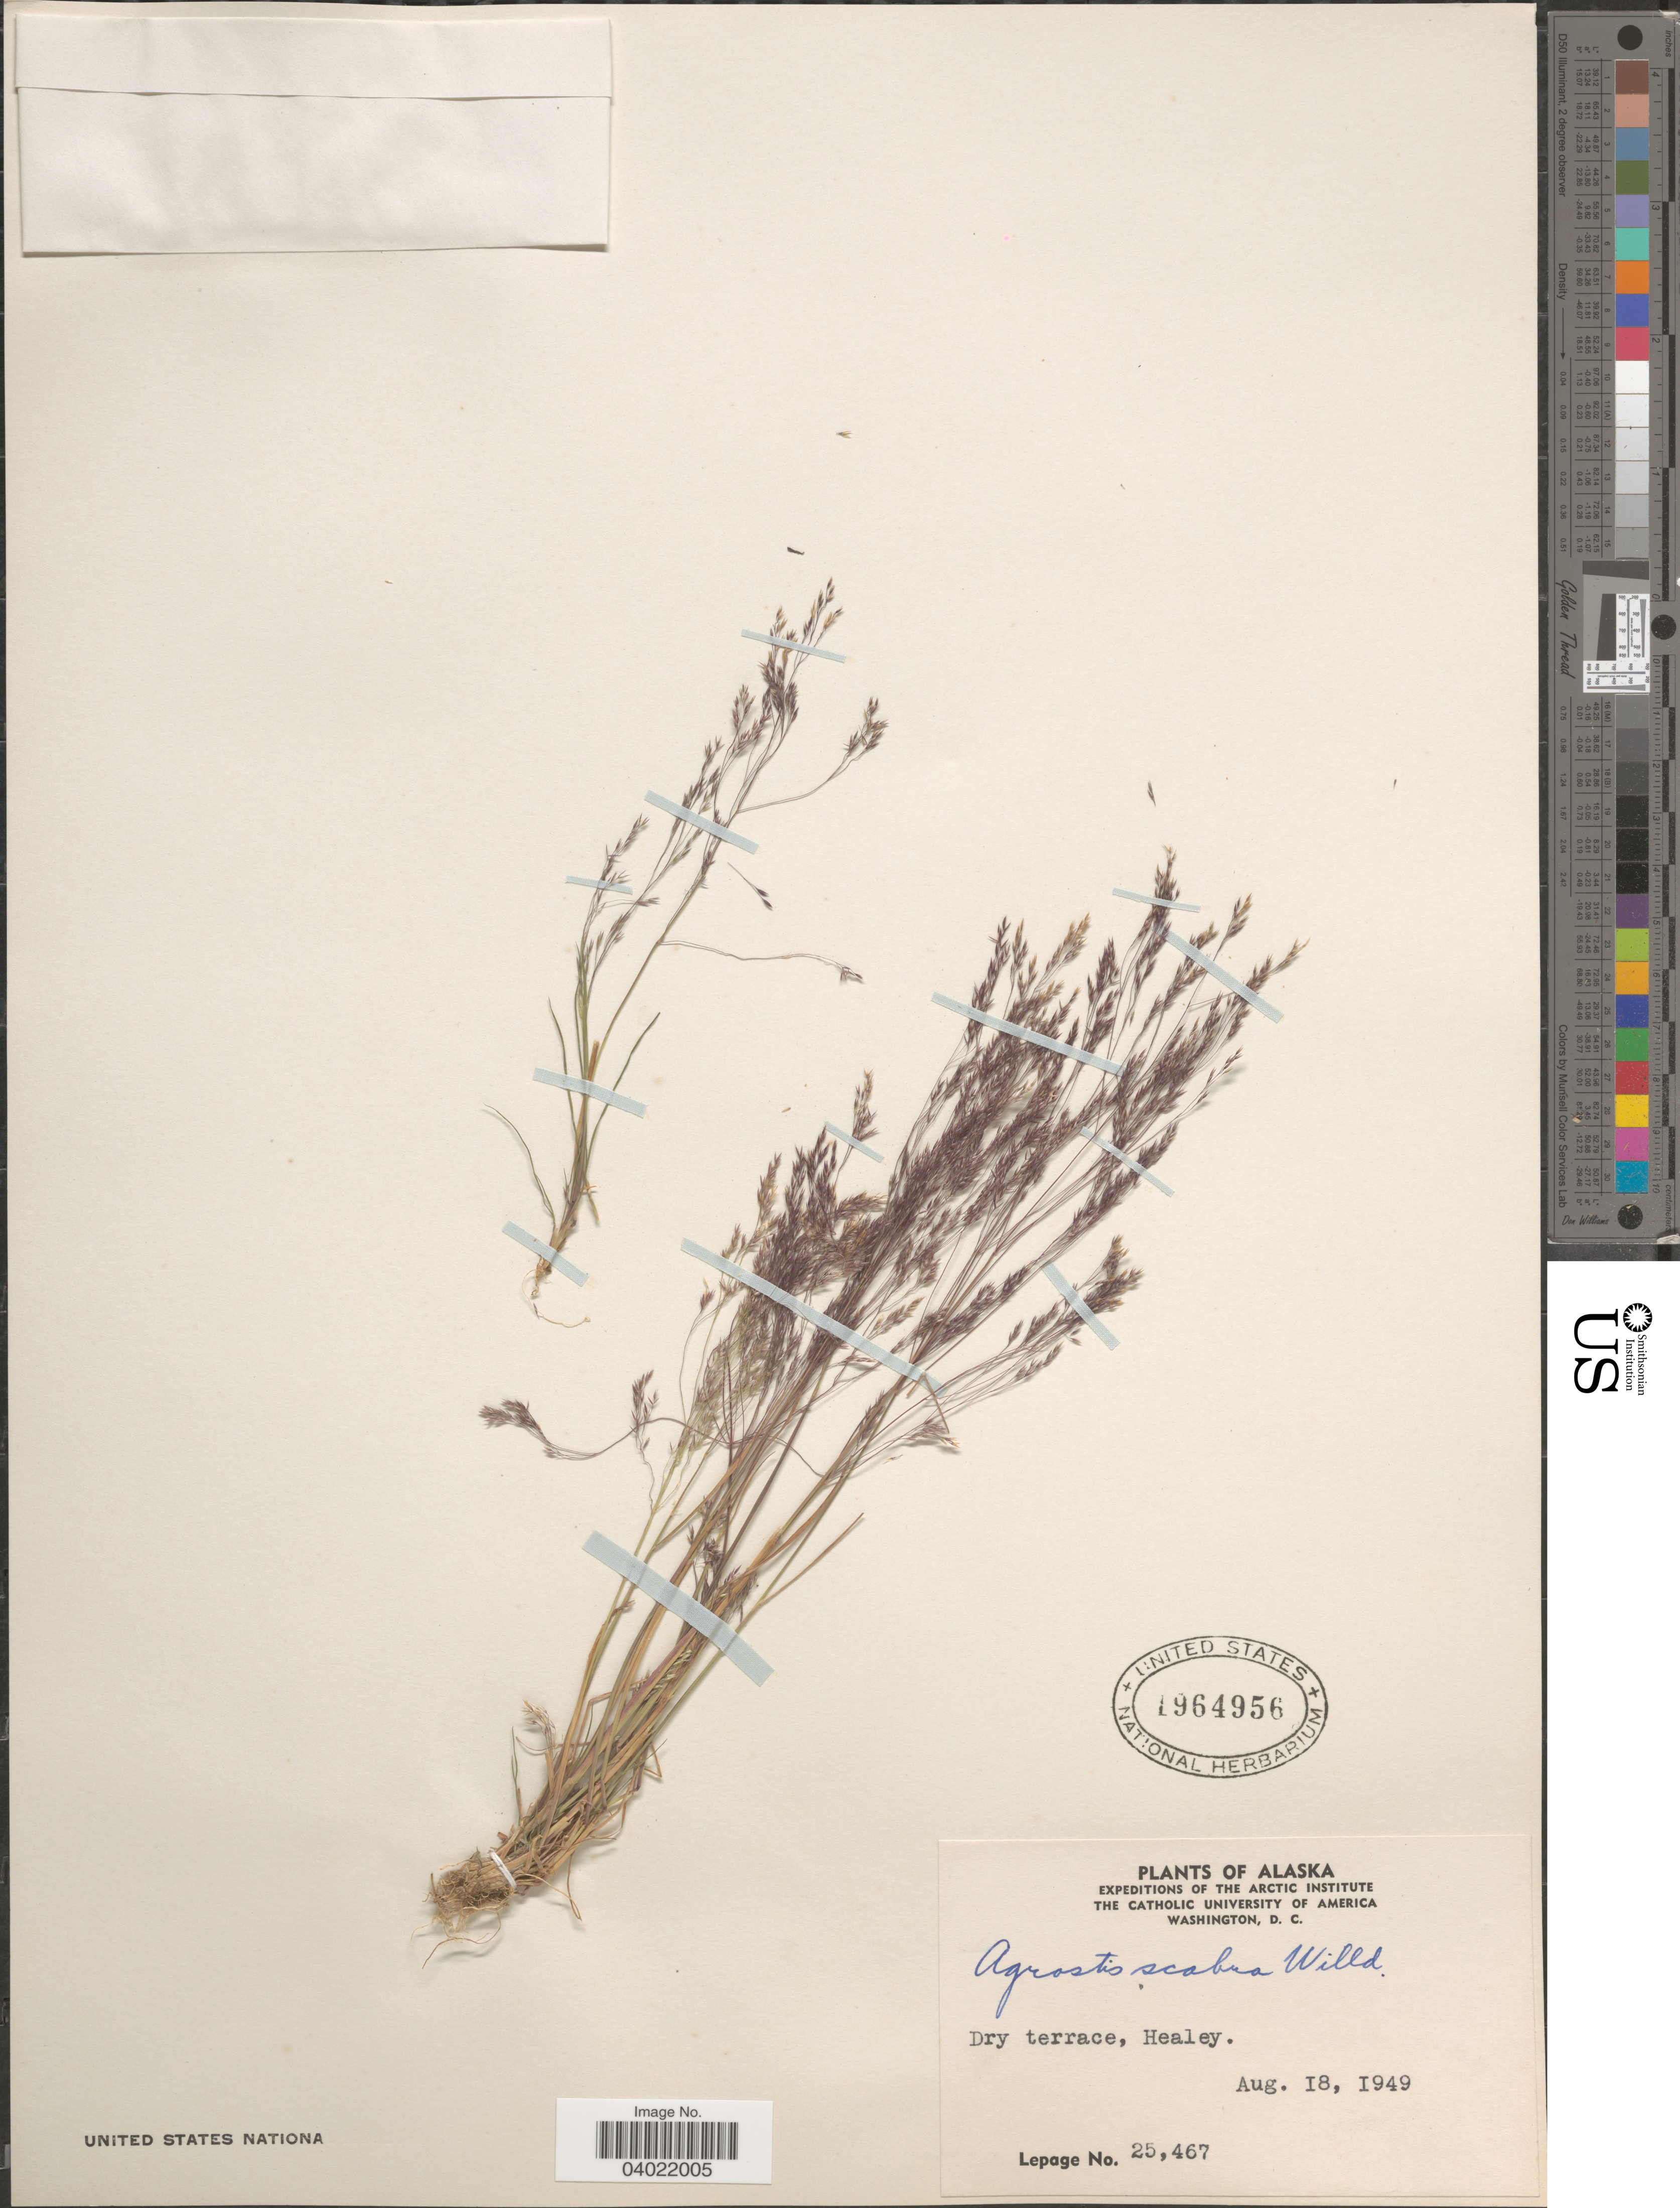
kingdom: Plantae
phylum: Tracheophyta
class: Liliopsida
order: Poales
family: Poaceae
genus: Agrostis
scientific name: Agrostis scabra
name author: Willd.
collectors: -. LePage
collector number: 25467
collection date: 1949-08-18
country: United States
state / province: Alaska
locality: Dry terrace, Healey.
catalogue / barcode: US 1964956